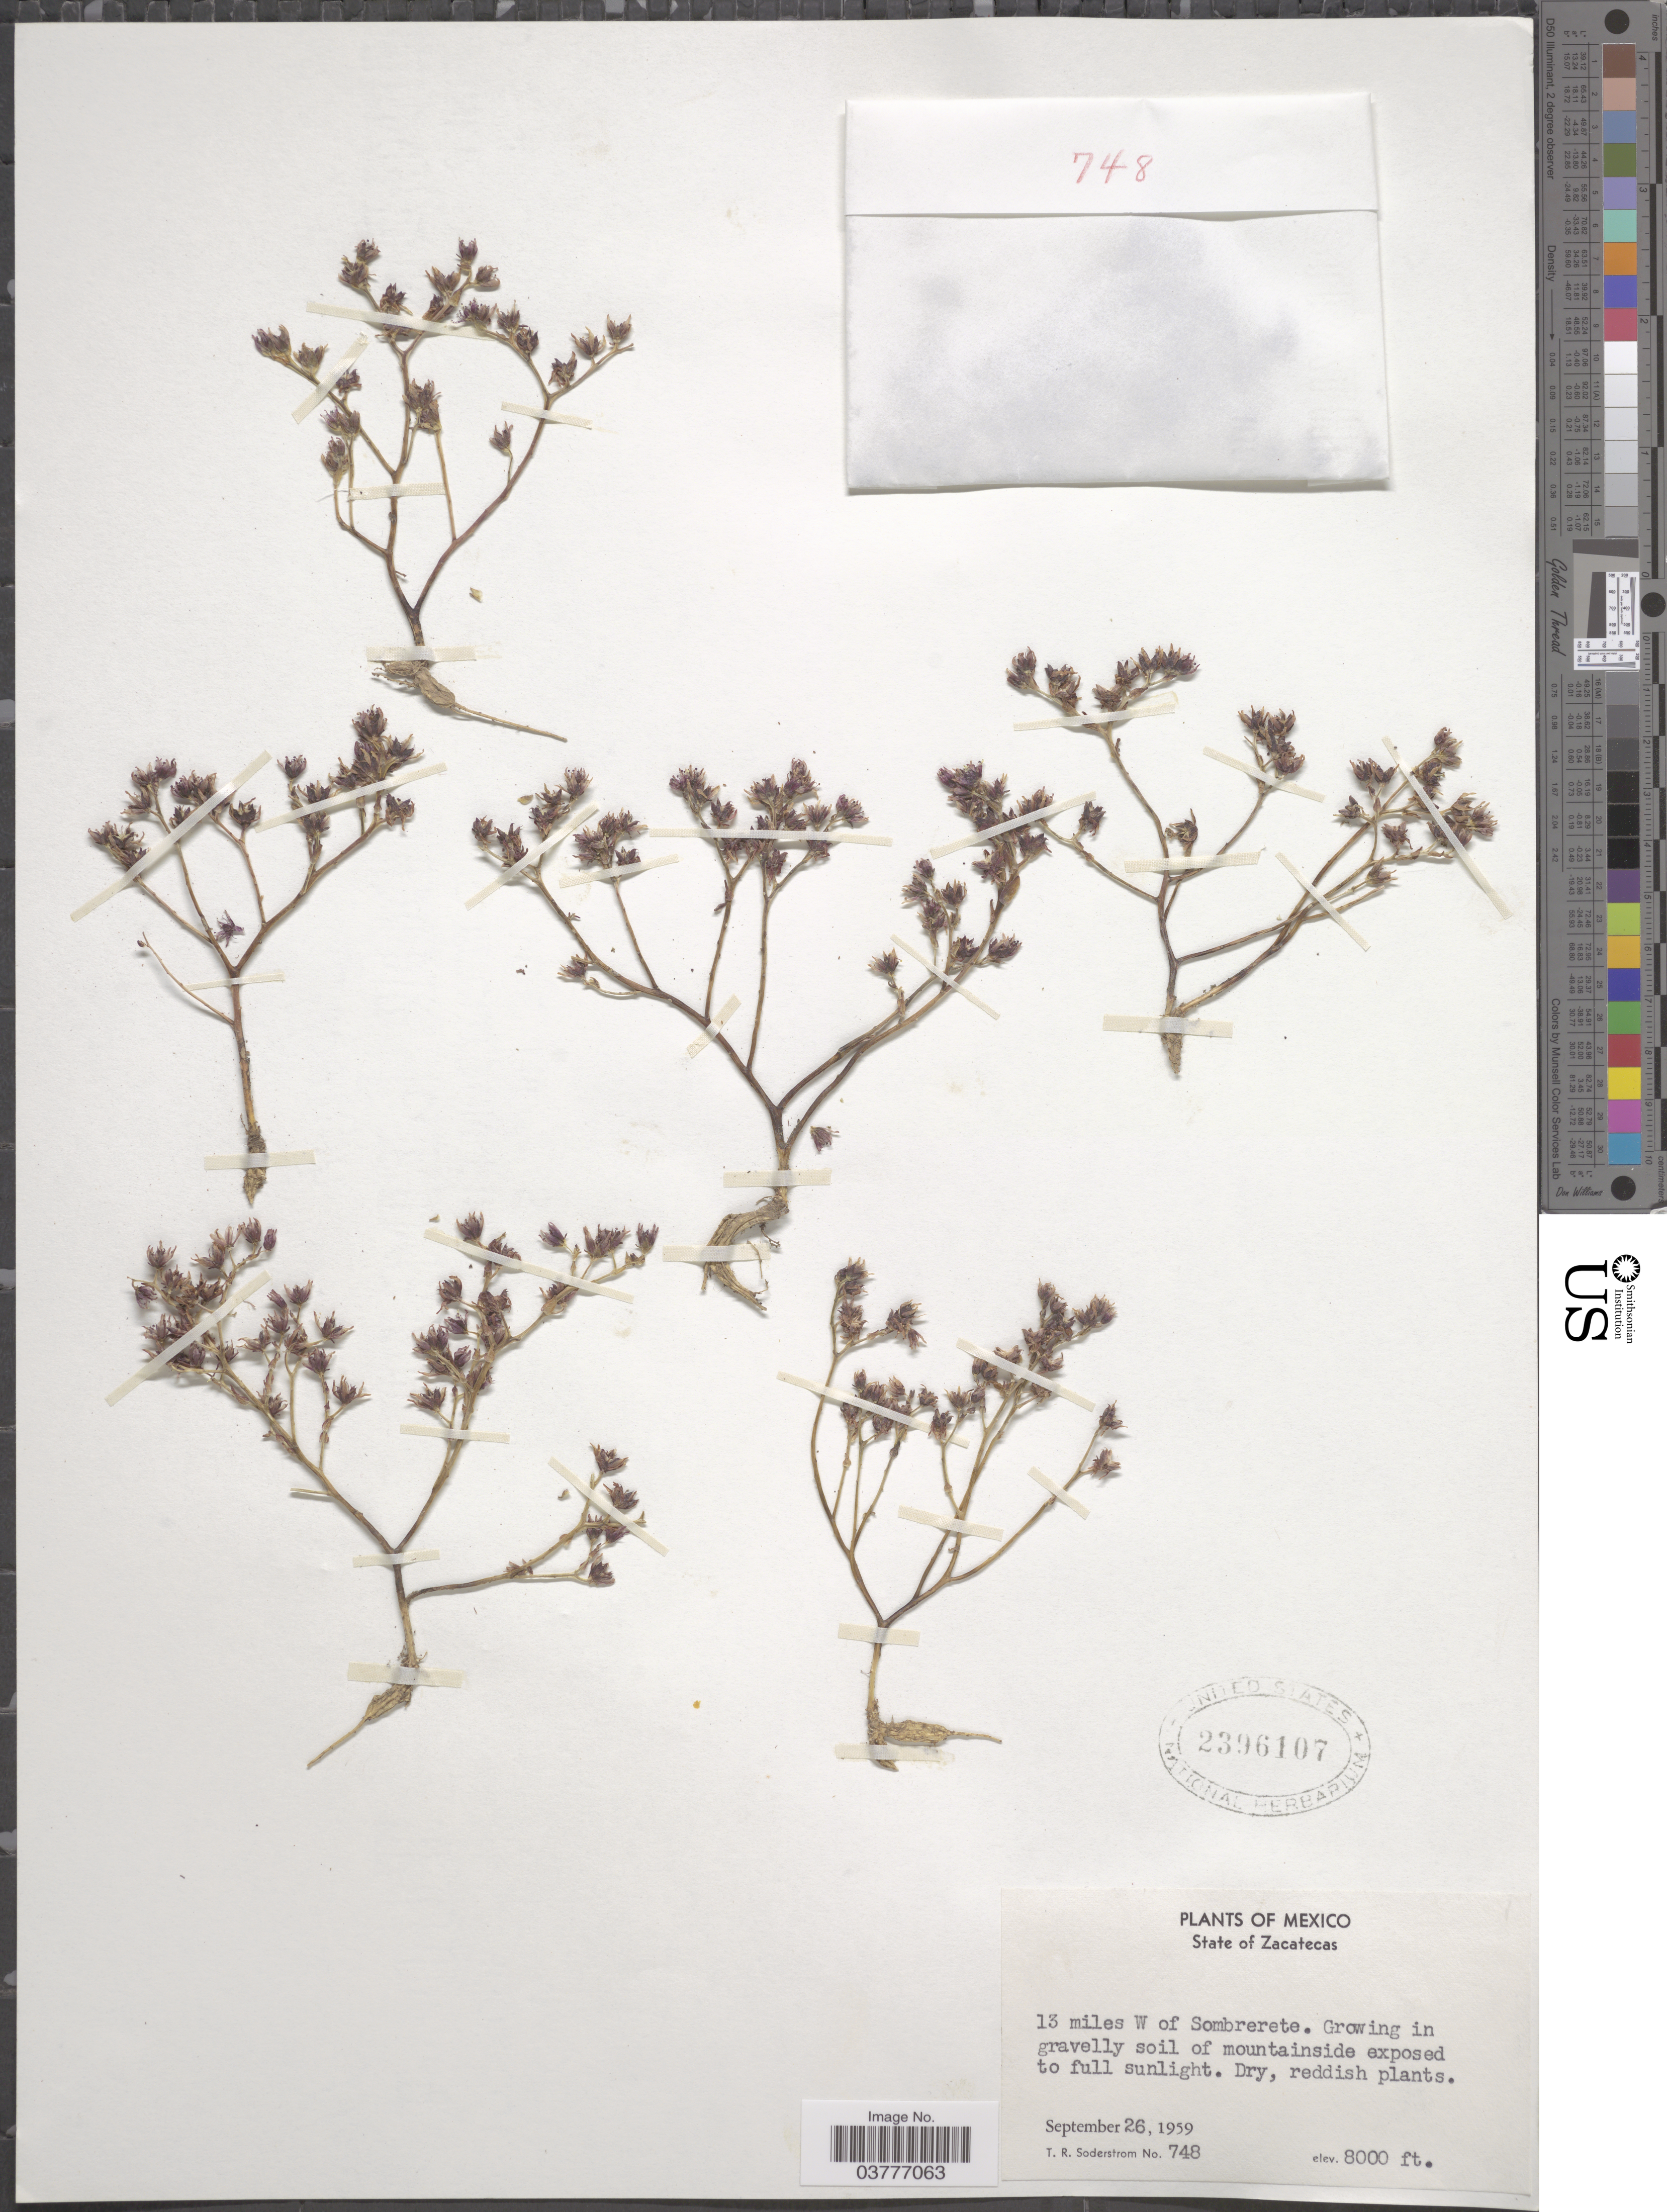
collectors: T. R. Soderstrom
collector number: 748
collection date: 1959-09-26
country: Mexico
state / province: Zacatecas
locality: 13 miles W of Sombrerete.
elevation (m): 2438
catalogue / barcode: US 2396107